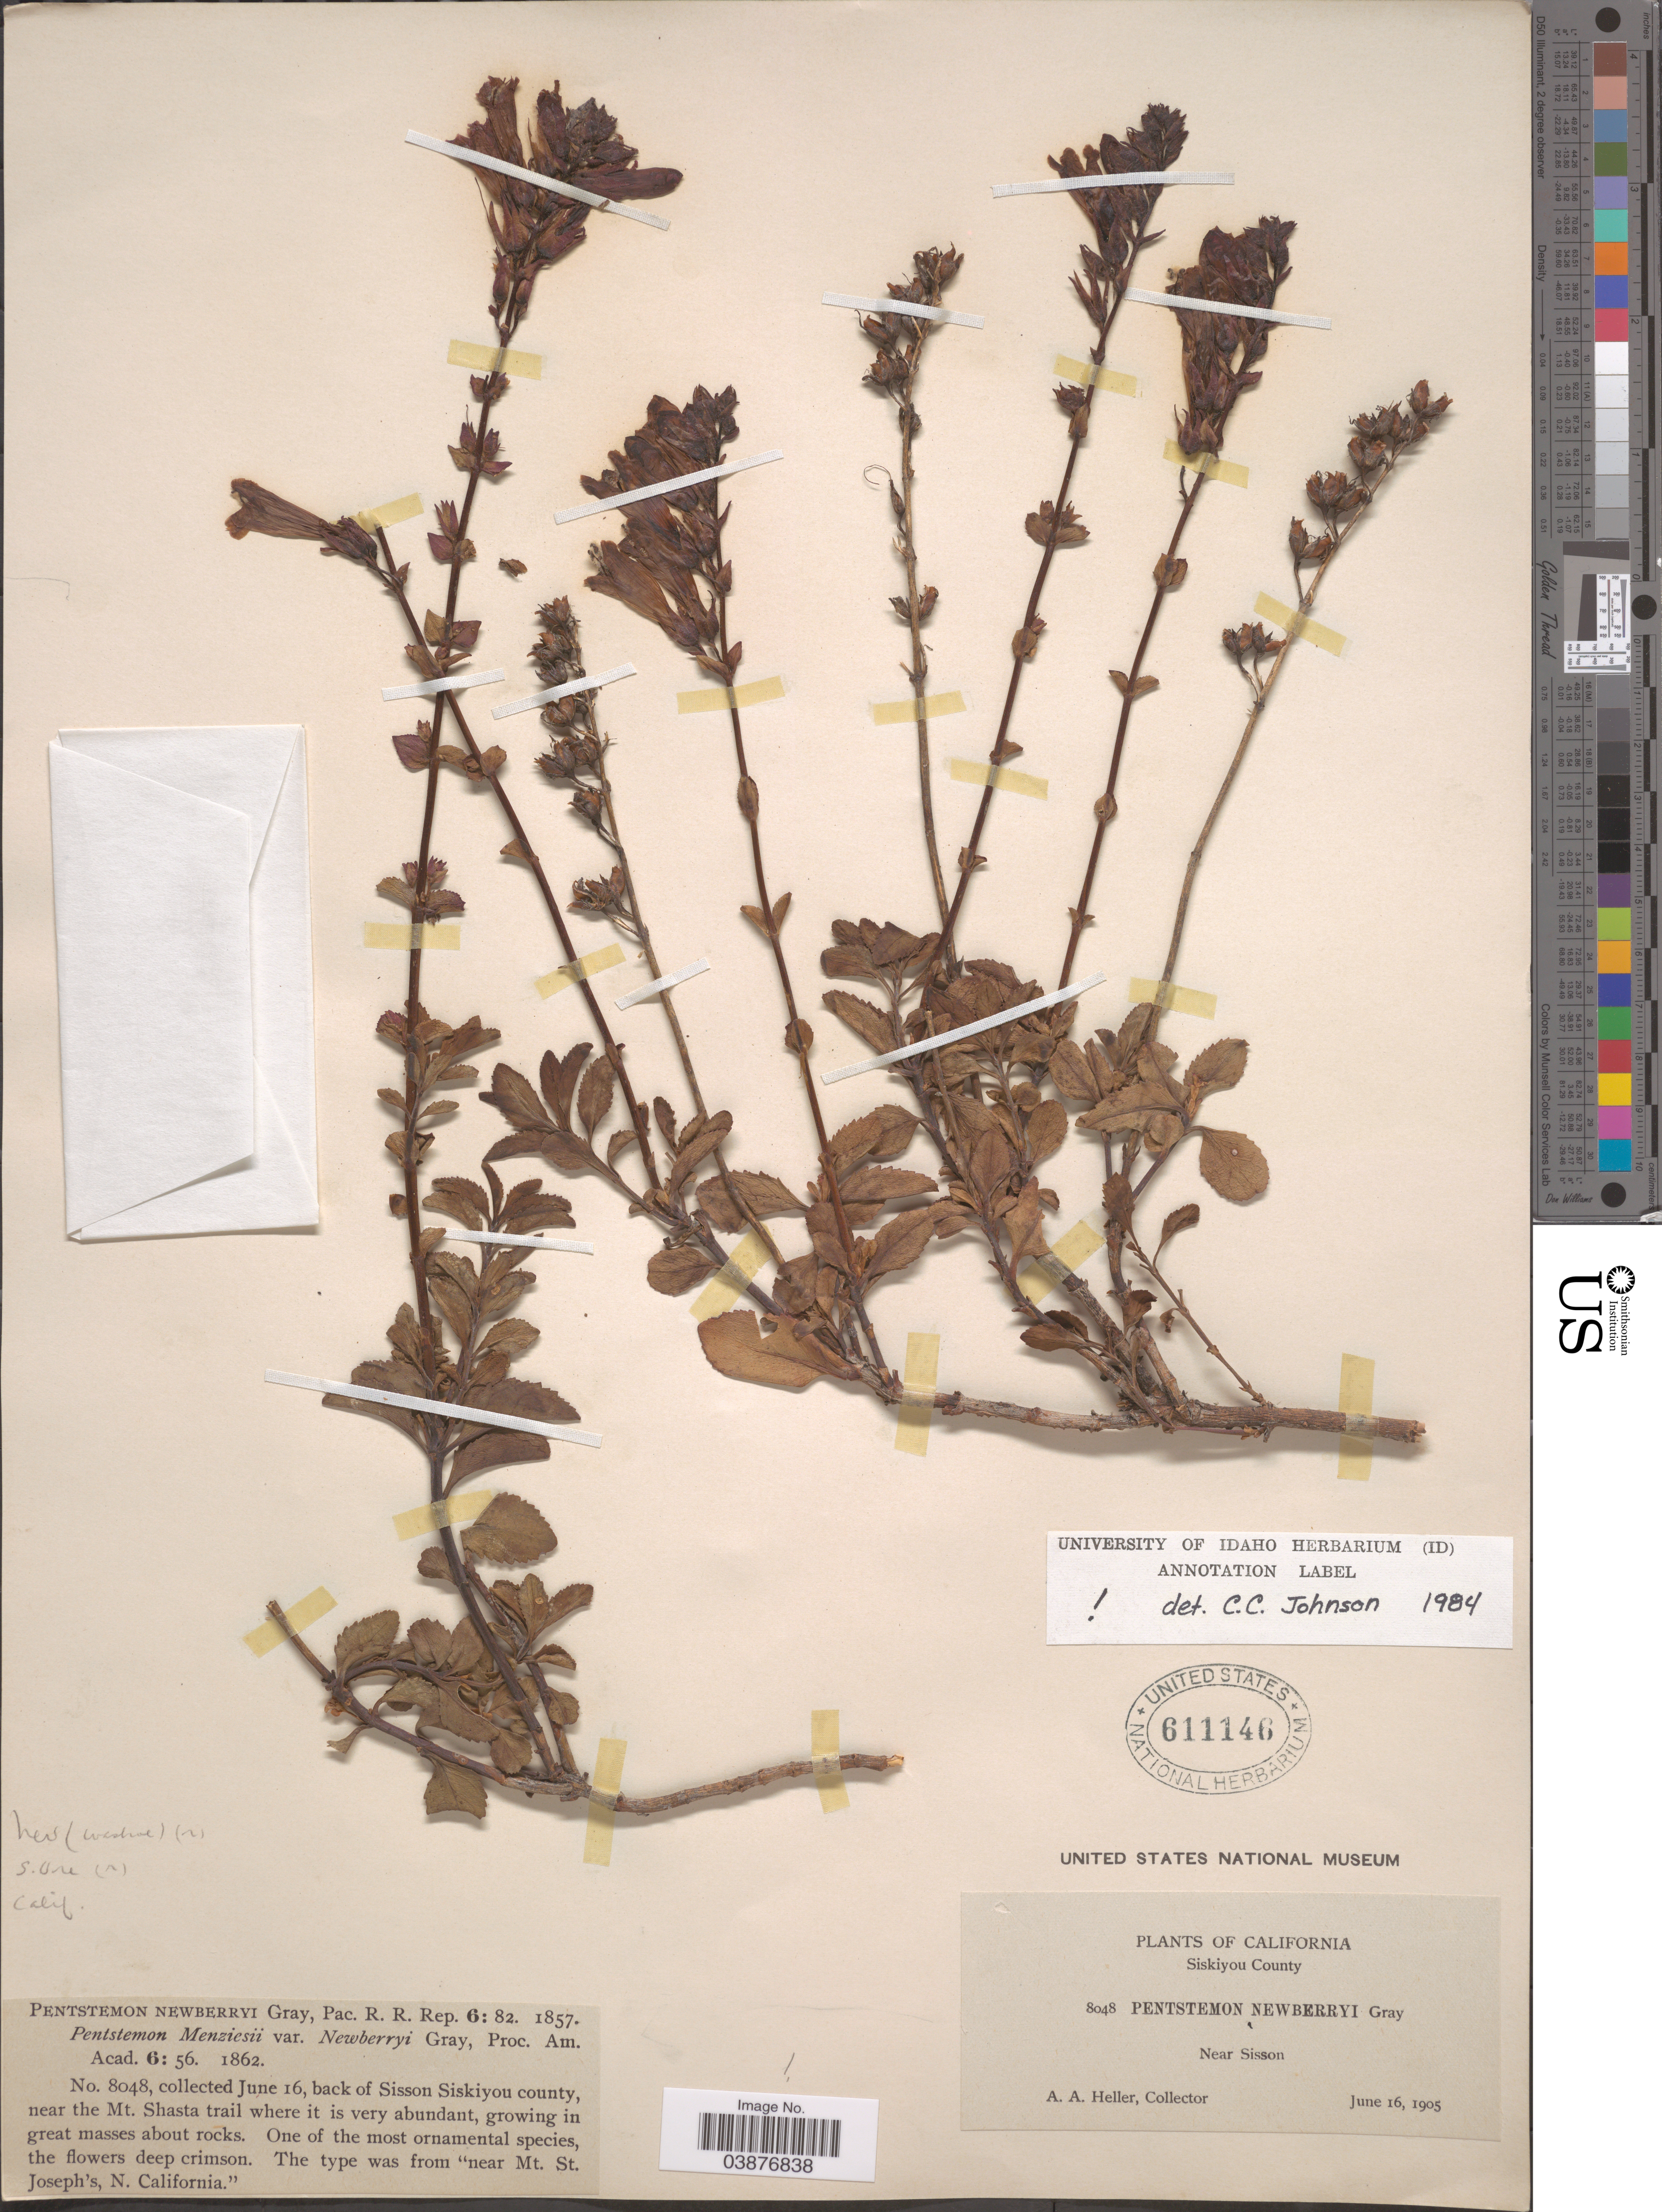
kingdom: Plantae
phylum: Tracheophyta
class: Magnoliopsida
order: Lamiales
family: Plantaginaceae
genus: Penstemon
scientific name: Penstemon newberryi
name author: A. Gray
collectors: A. A. Heller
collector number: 8048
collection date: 1905-06-16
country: United States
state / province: California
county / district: Siskiyou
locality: Siskiyou County. Near Sisson, near the Mt. Shasta trail.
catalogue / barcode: US 611146